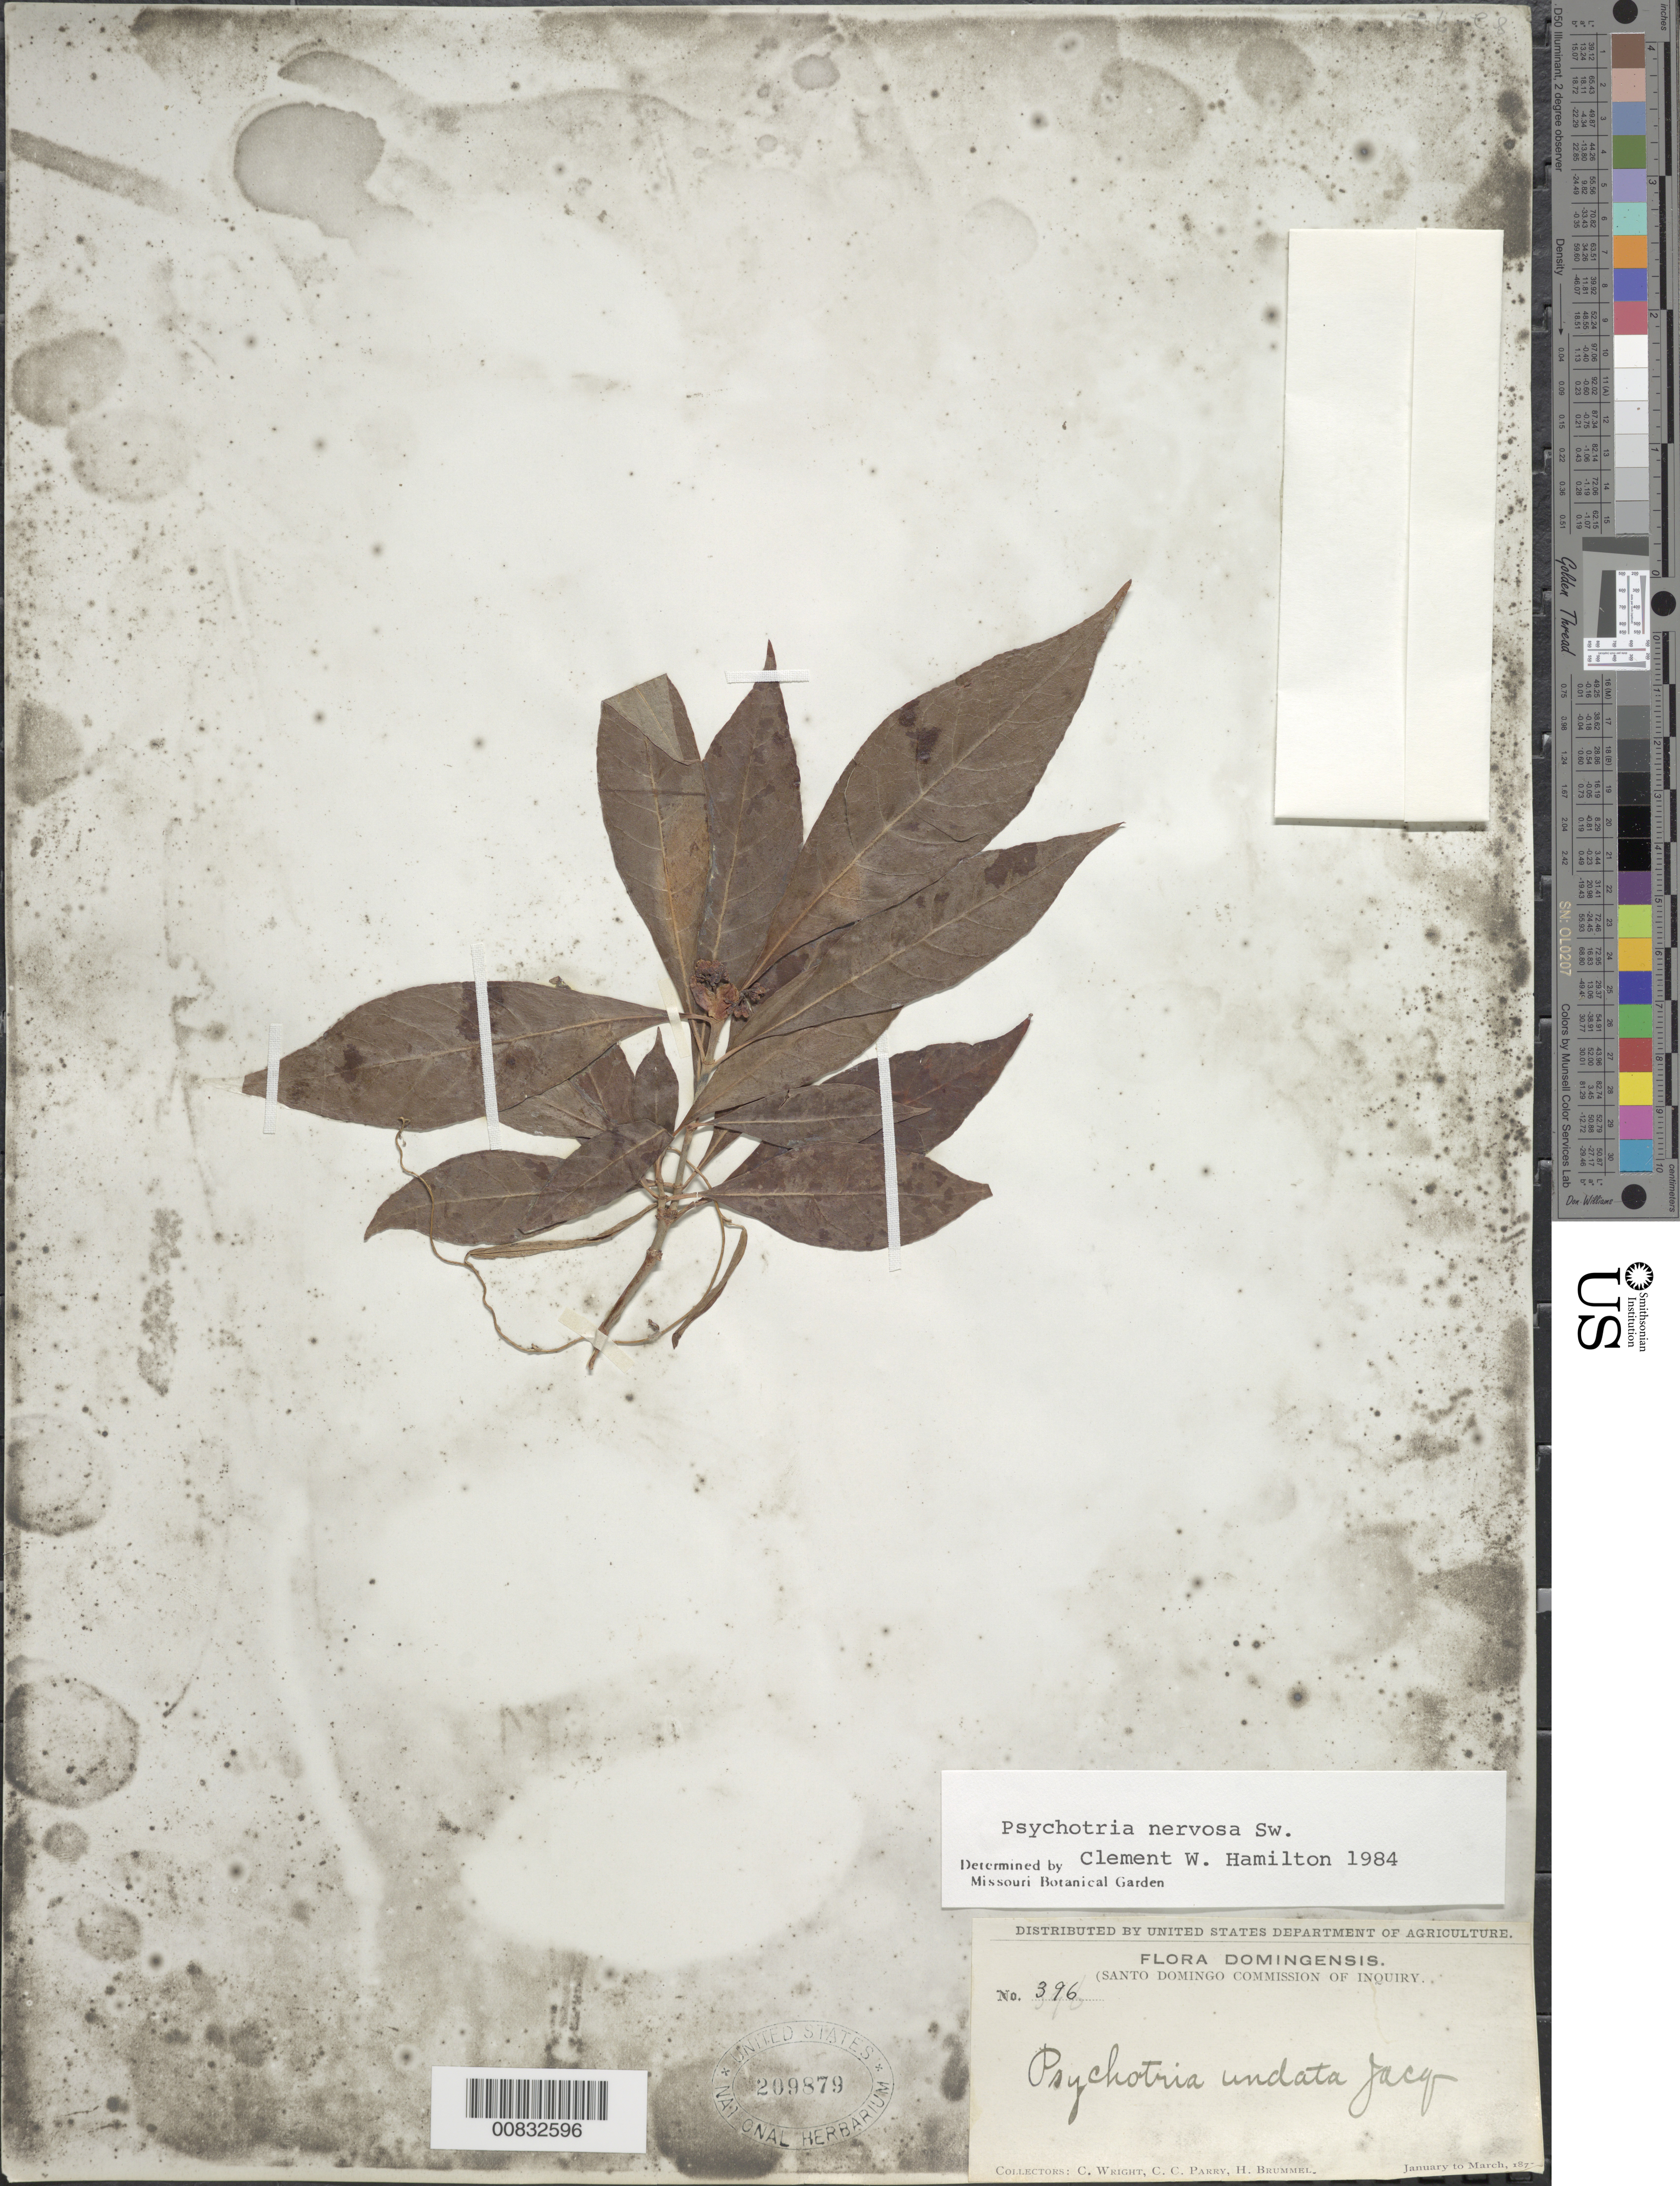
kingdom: Plantae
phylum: Tracheophyta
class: Magnoliopsida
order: Gentianales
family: Rubiaceae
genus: Psychotria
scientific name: Psychotria nervosa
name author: Sw.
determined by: Hamilton, C. W.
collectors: C. Wright, C. C. Parry & H. Brummel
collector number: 396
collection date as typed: Jan 1871 to -- Mar 1871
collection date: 1871-01/1871-03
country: Dominican Republic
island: Hispaniola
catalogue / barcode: US 209879